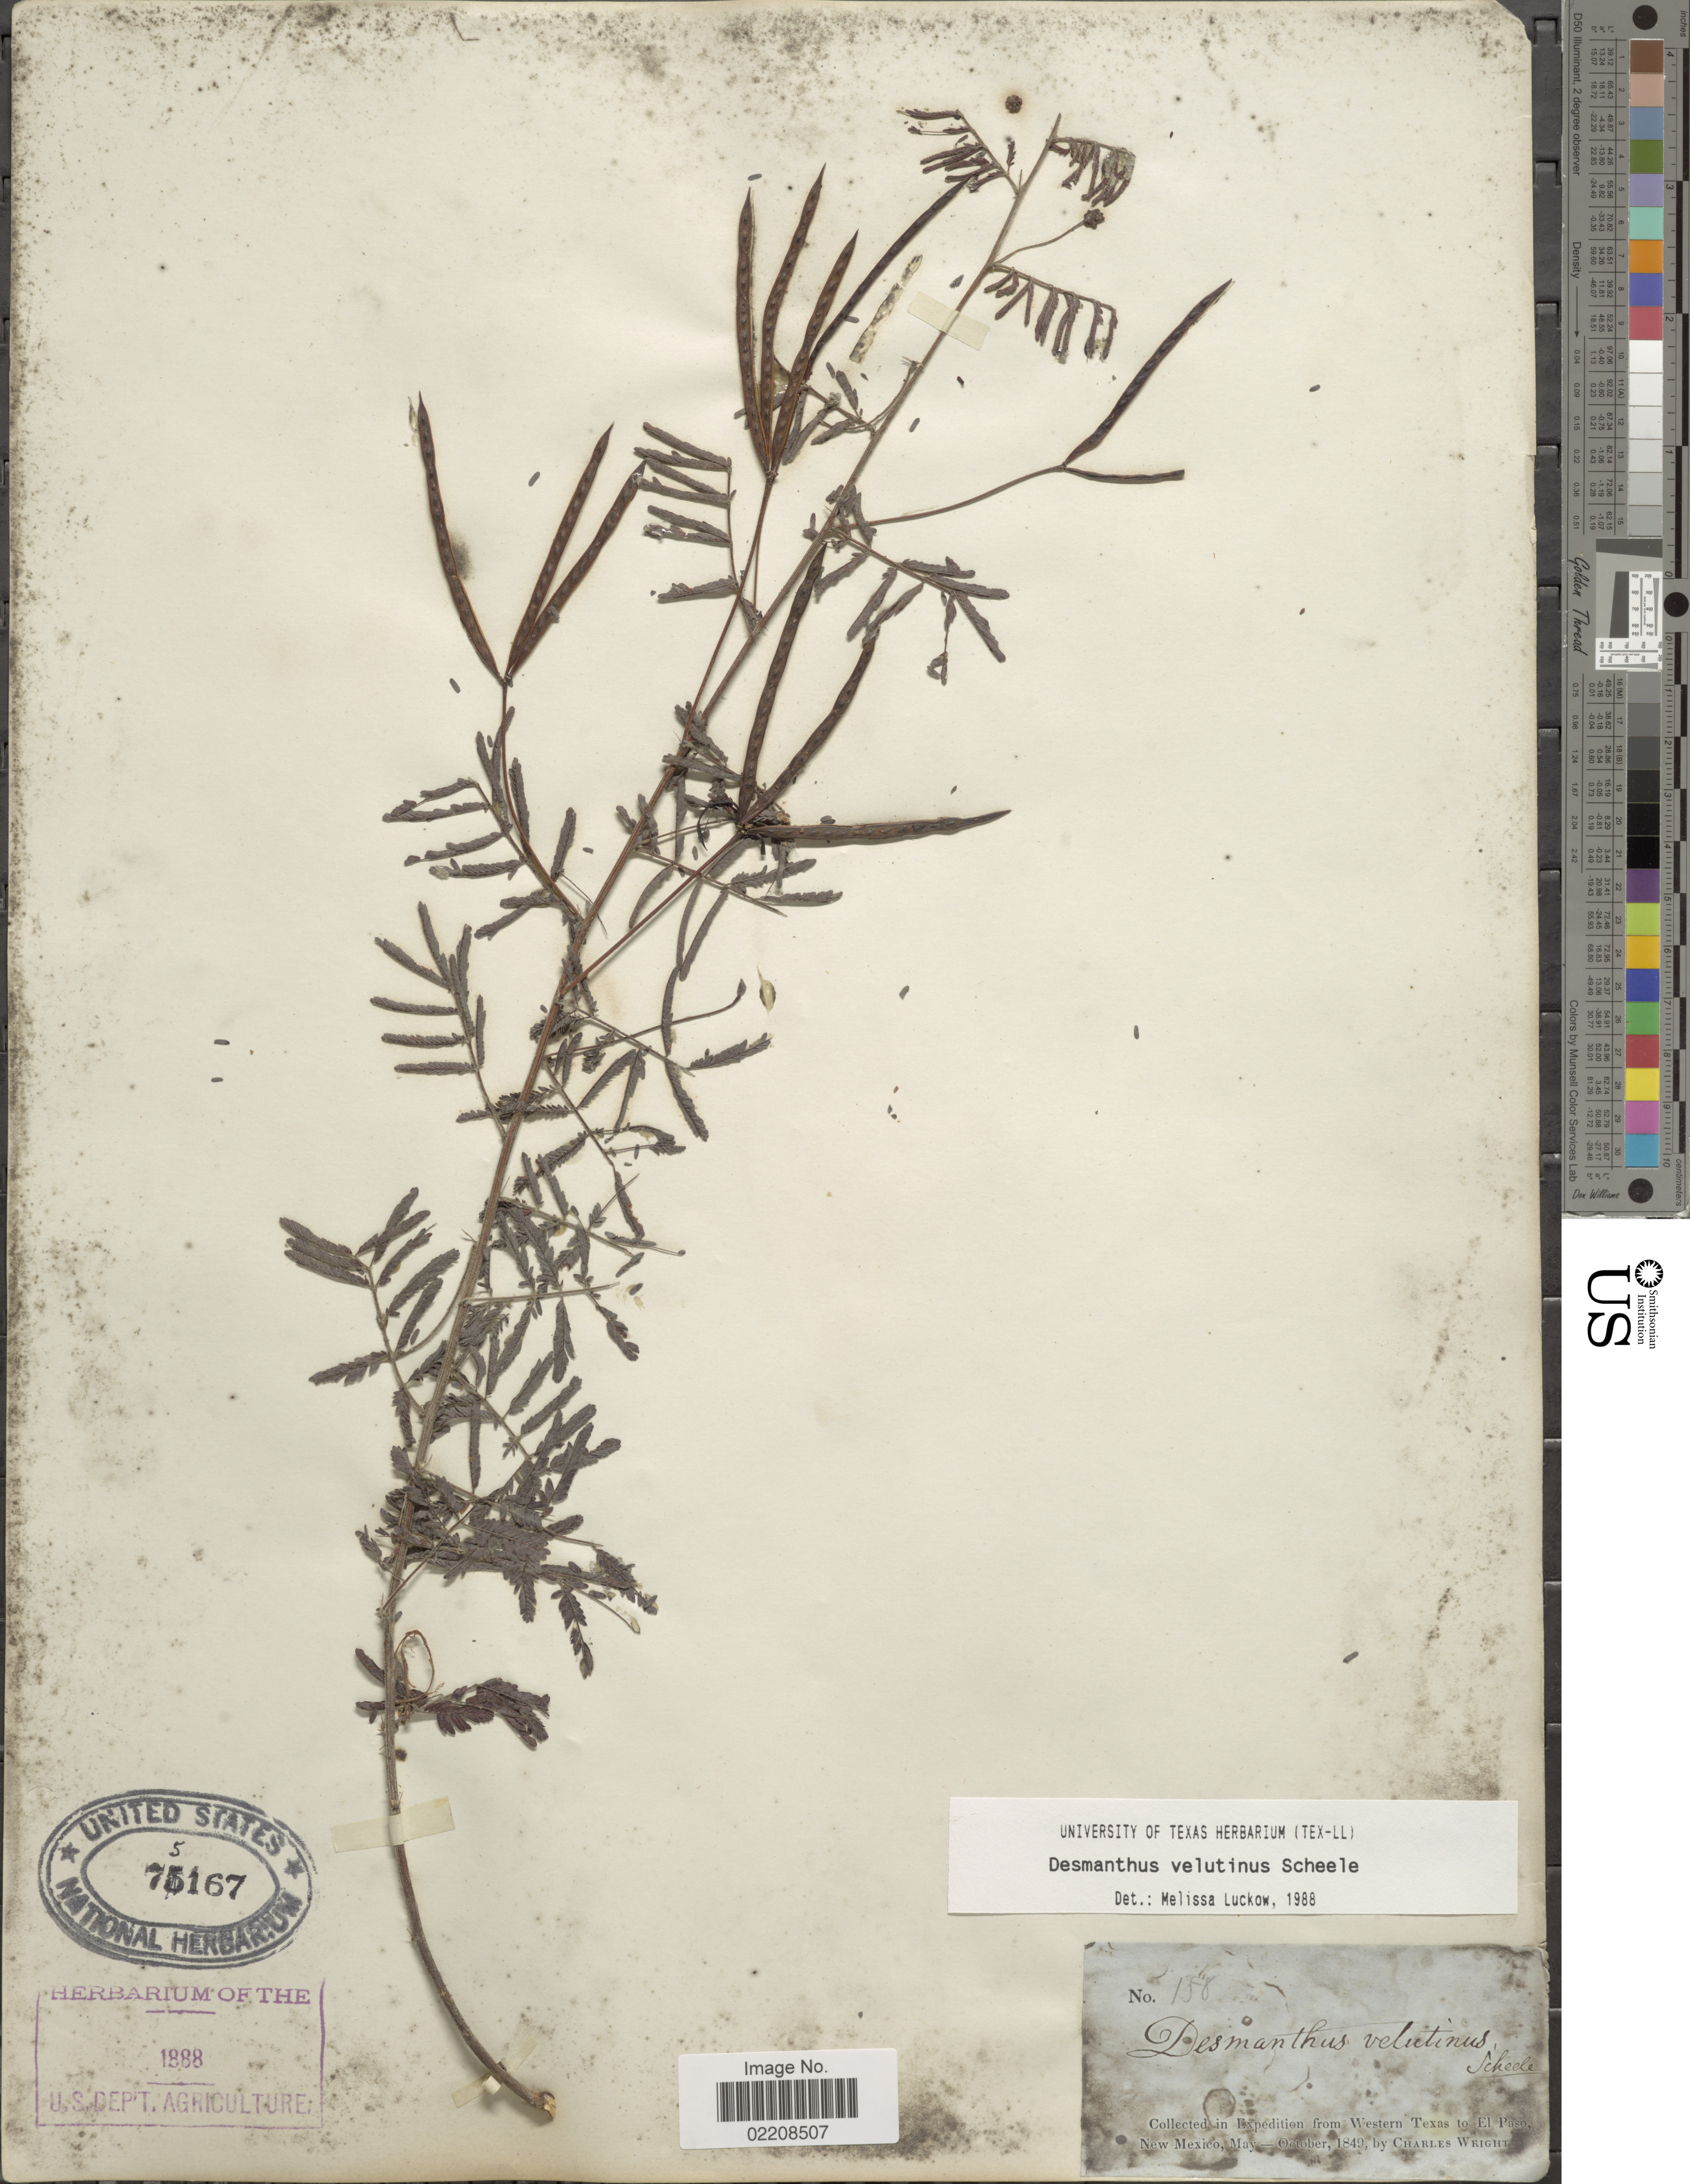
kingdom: Plantae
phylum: Tracheophyta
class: Magnoliopsida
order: Fabales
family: Fabaceae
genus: Desmanthus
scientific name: Desmanthus velutinus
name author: Scheele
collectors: C. Wright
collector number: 158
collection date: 1849-05/1849-10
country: United States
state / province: New Mexico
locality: Western Texas to El Paso, New Mexico.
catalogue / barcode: US 75167